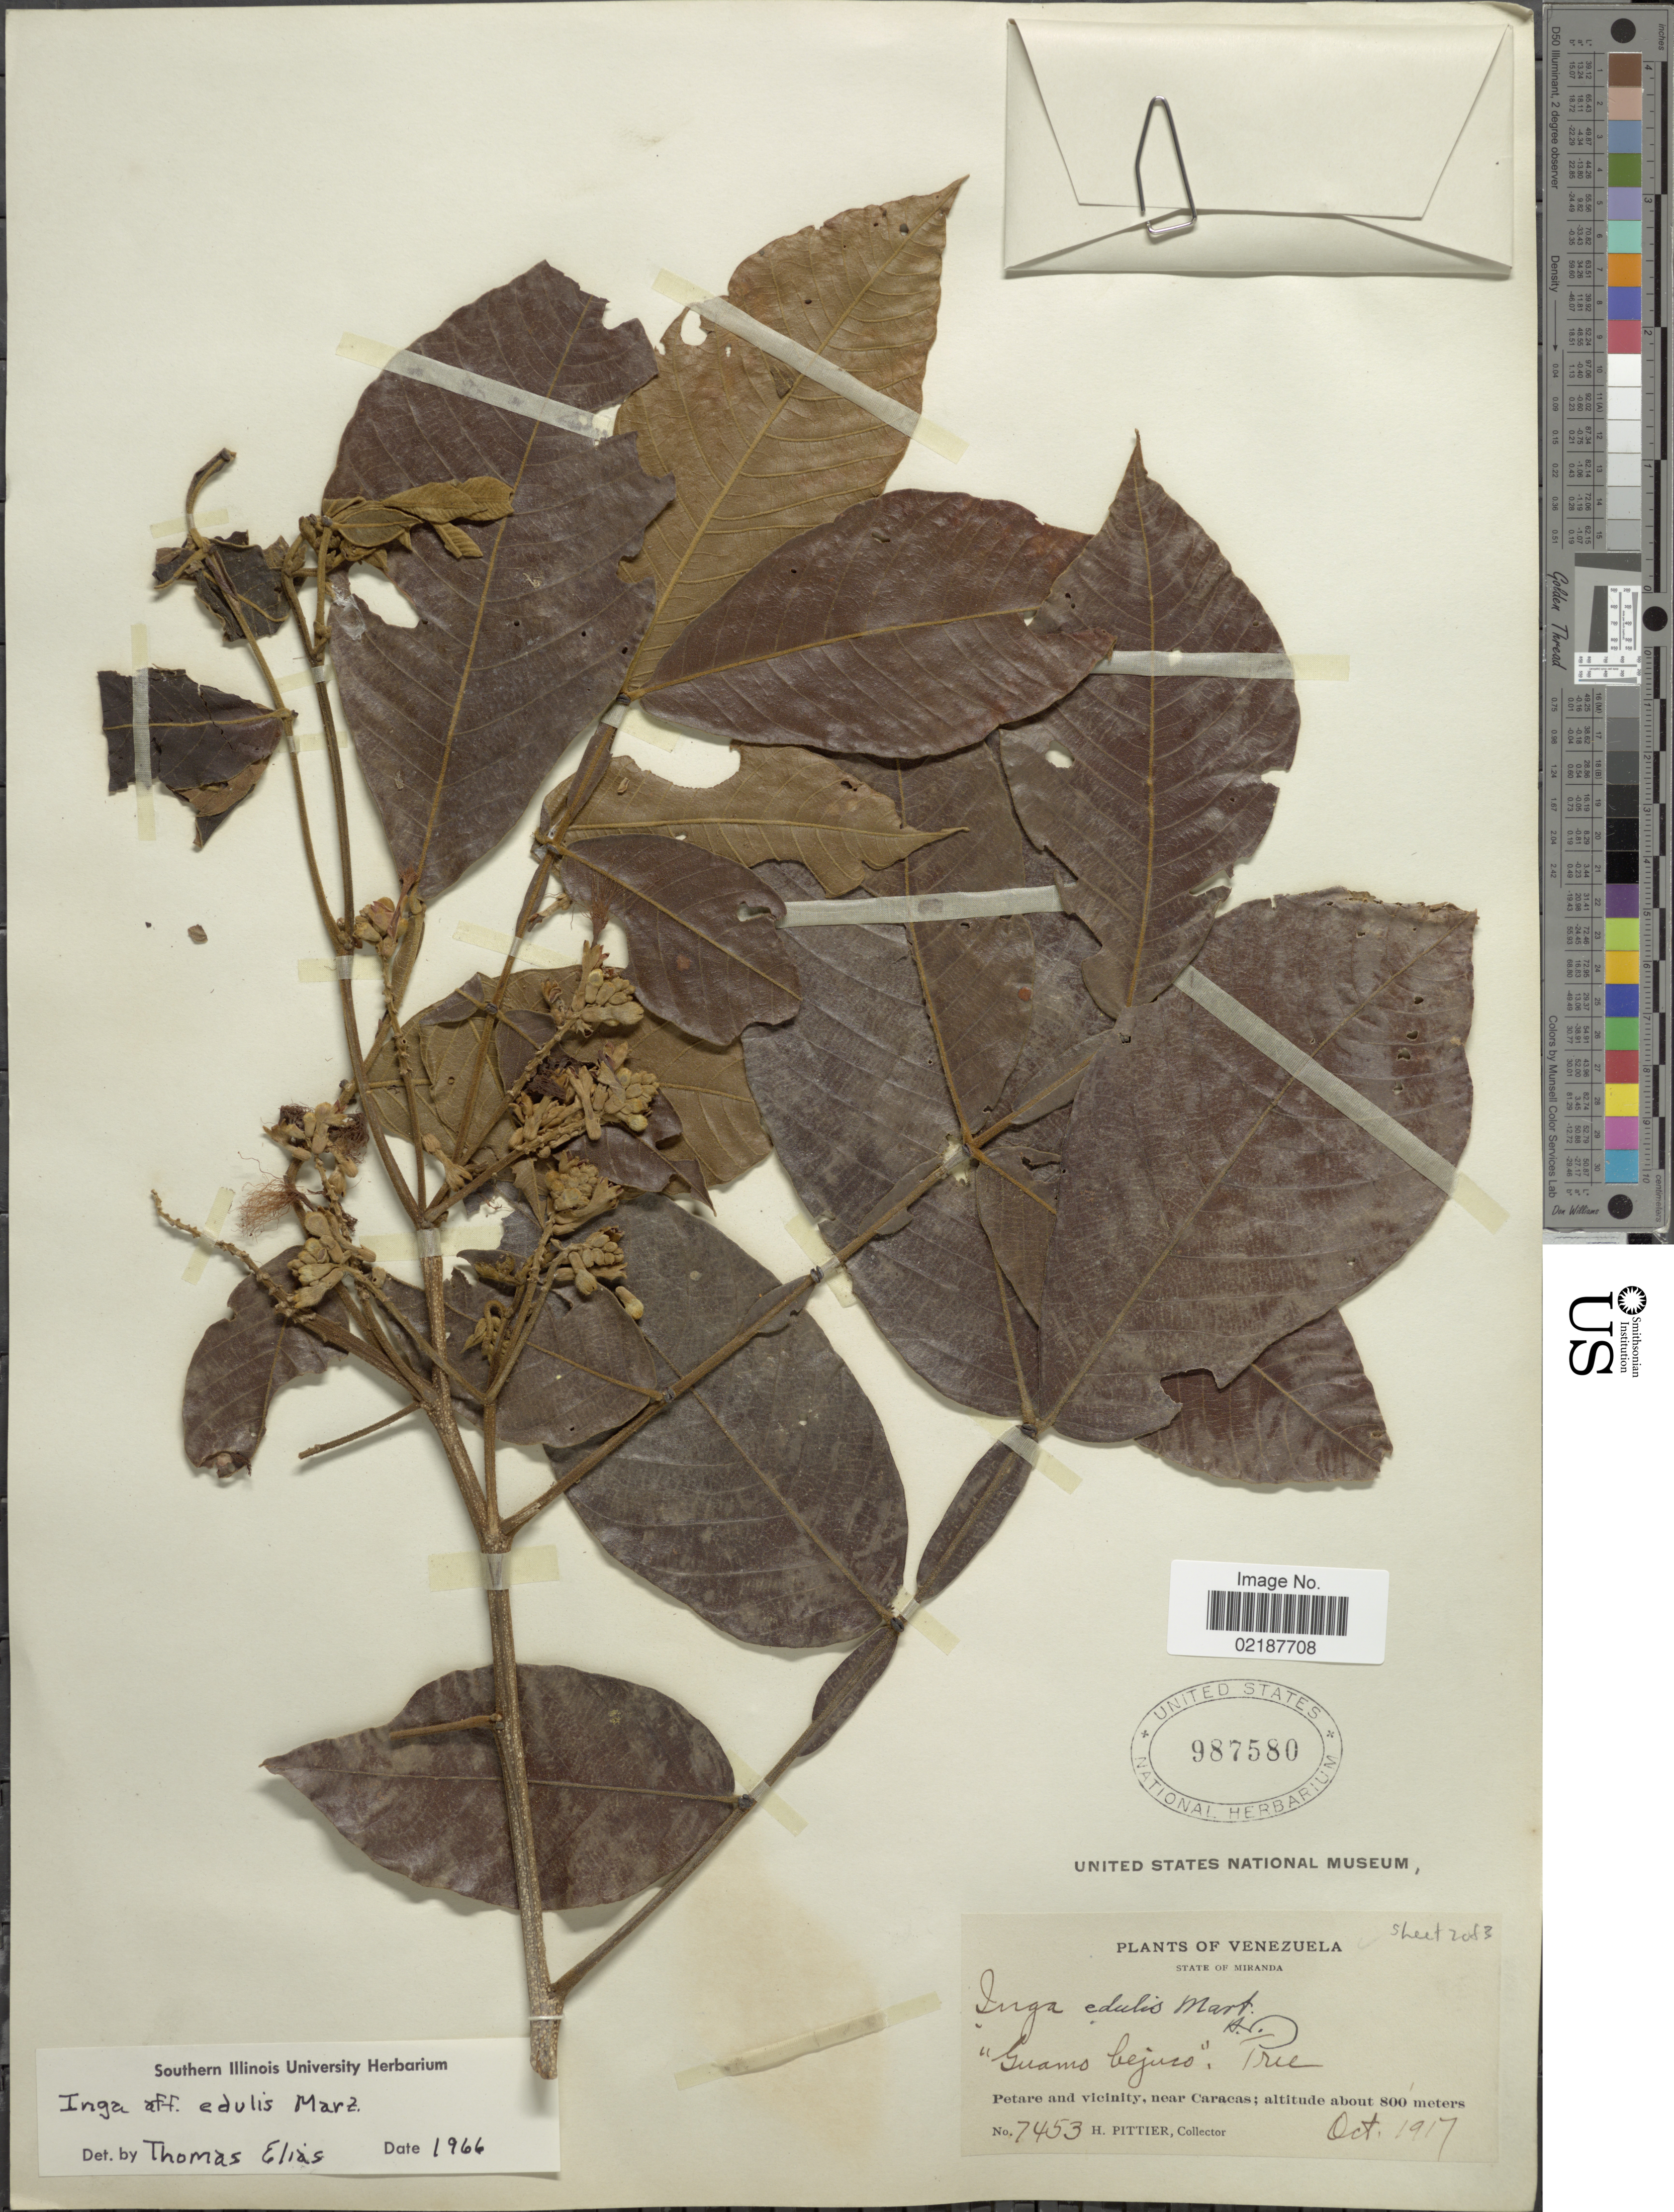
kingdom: Plantae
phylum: Tracheophyta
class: Magnoliopsida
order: Fabales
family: Fabaceae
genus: Inga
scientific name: Inga edulis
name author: Mart.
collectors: H. F. Pittier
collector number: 7453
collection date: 1917-10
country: Venezuela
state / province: Miranda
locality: Petare and vicinity, near Caracas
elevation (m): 800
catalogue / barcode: US 987580